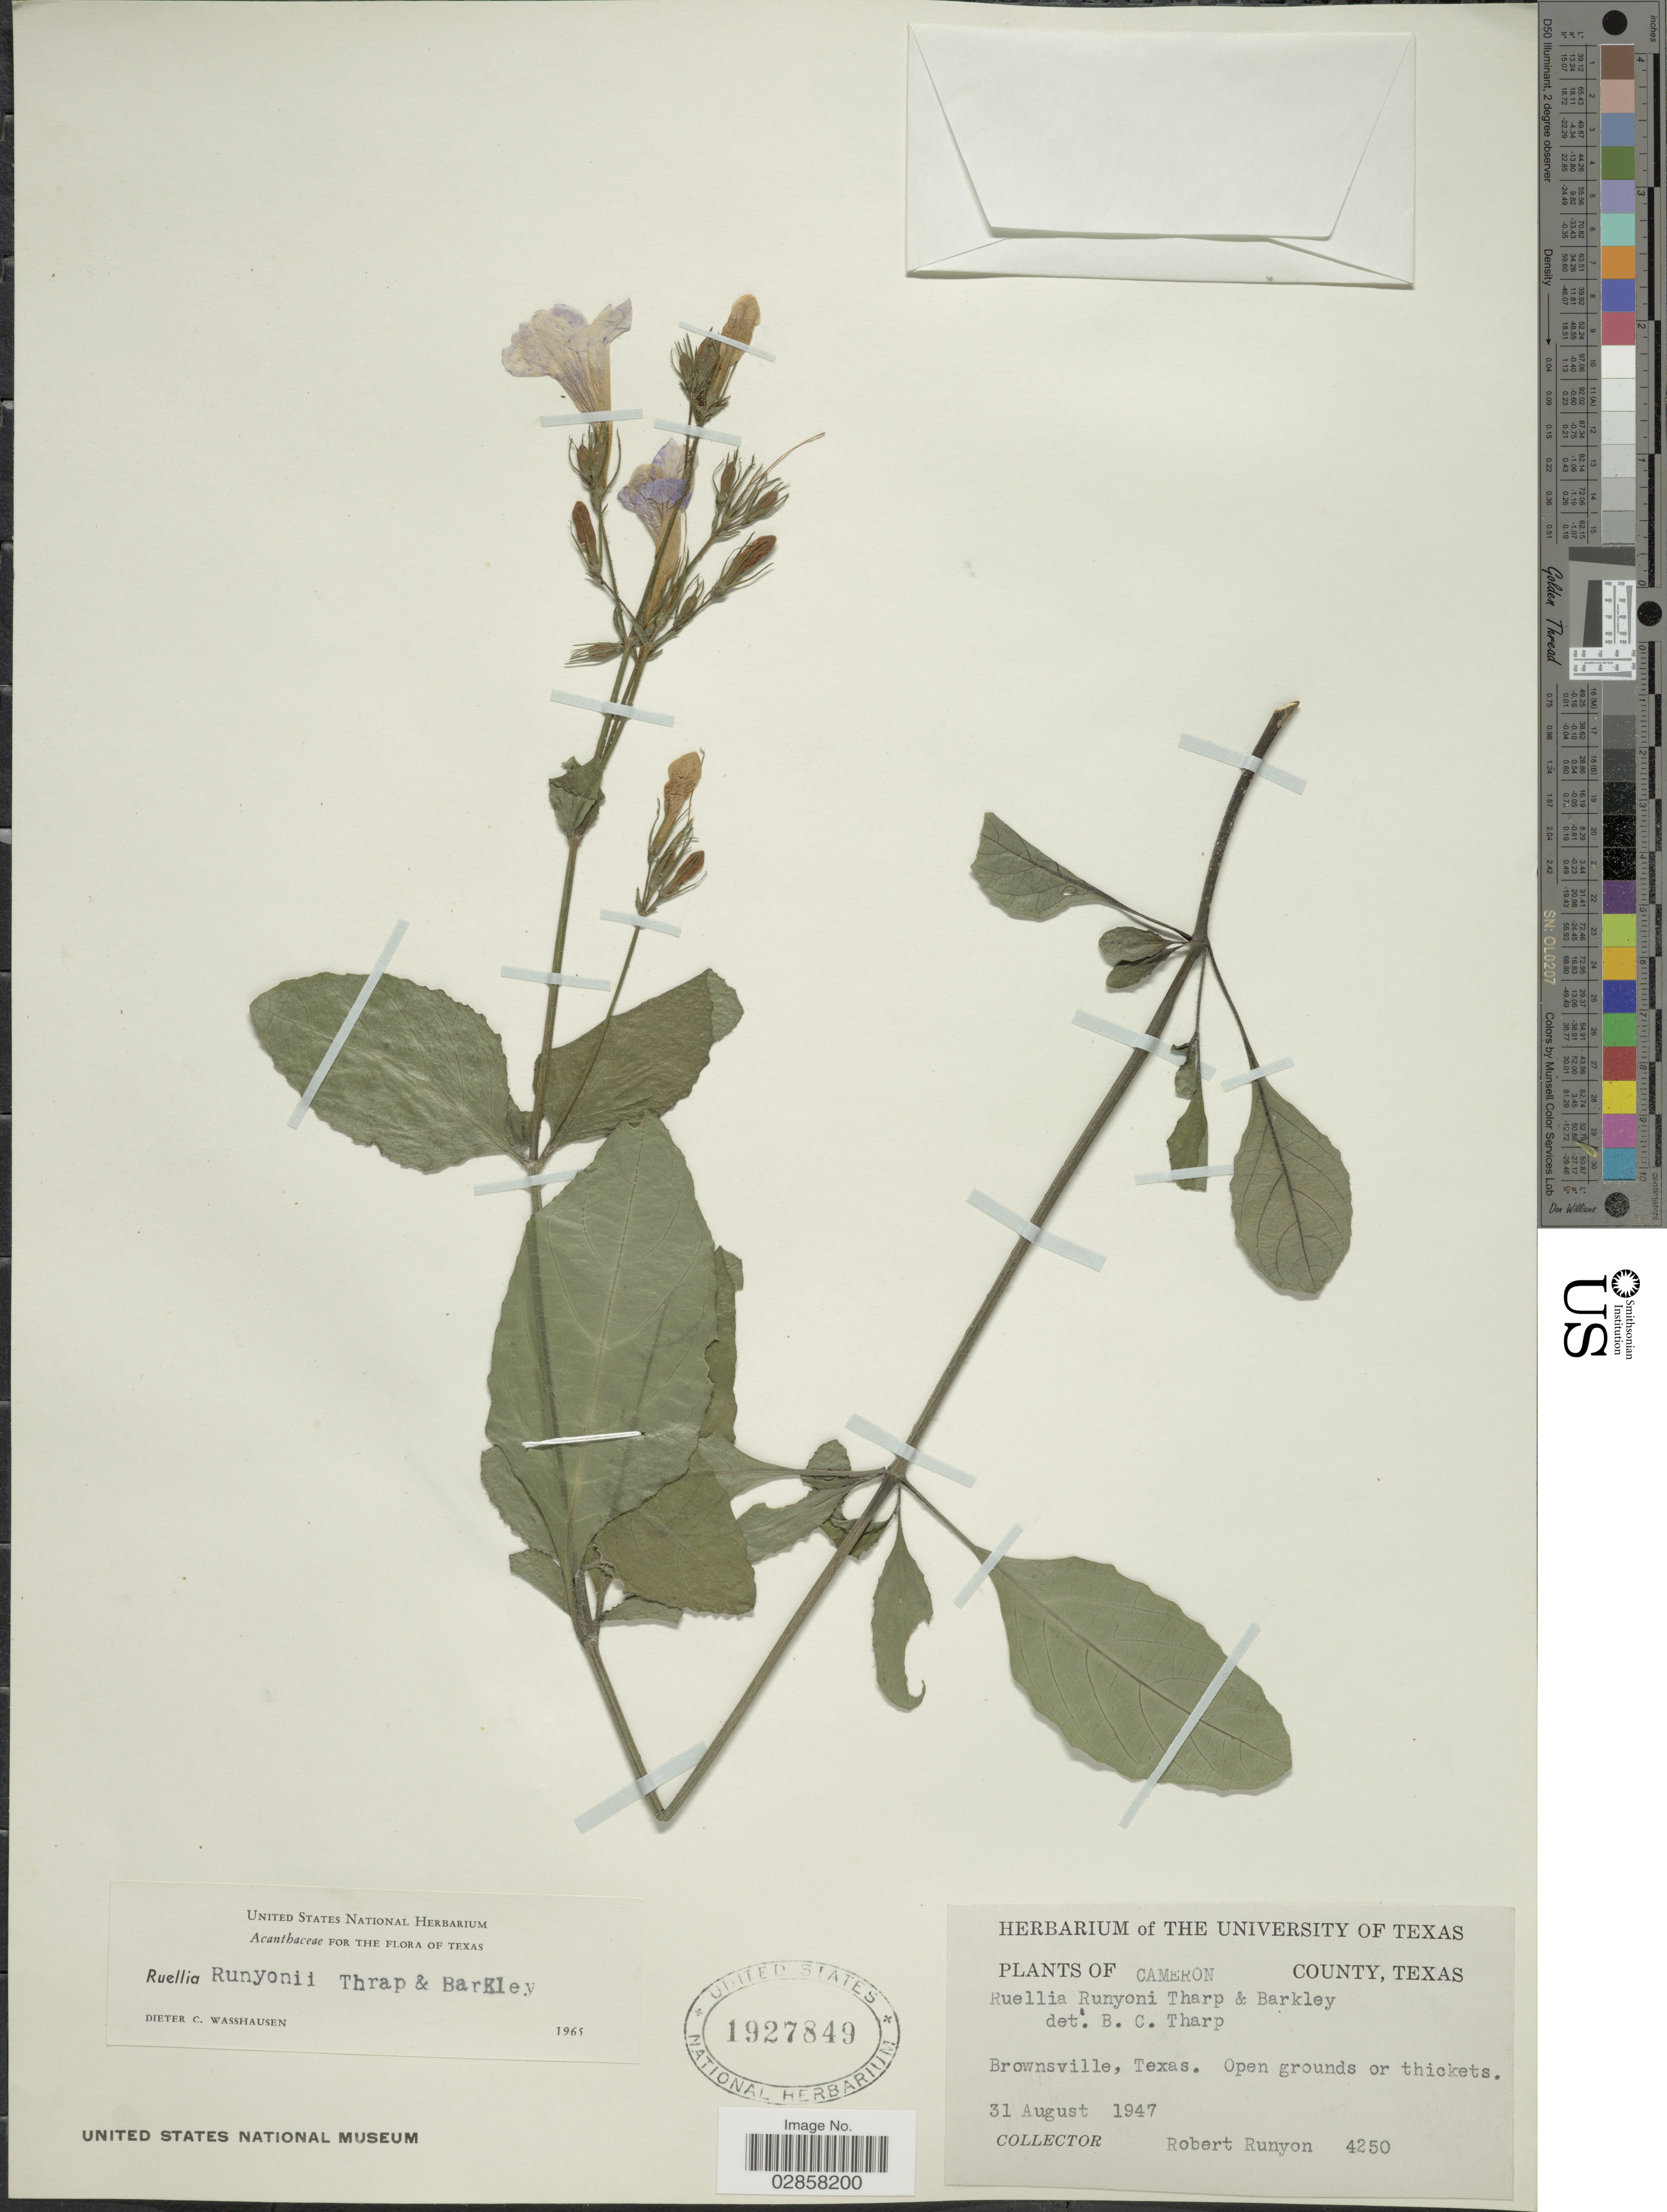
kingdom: Plantae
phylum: Tracheophyta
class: Magnoliopsida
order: Lamiales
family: Acanthaceae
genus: Ruellia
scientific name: Ruellia runyonii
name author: Tharp & F.A. Barkley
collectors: R. Runyon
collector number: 4250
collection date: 1947-08-31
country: United States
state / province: Texas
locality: Cameron County. Brownsville.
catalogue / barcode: US 1927849